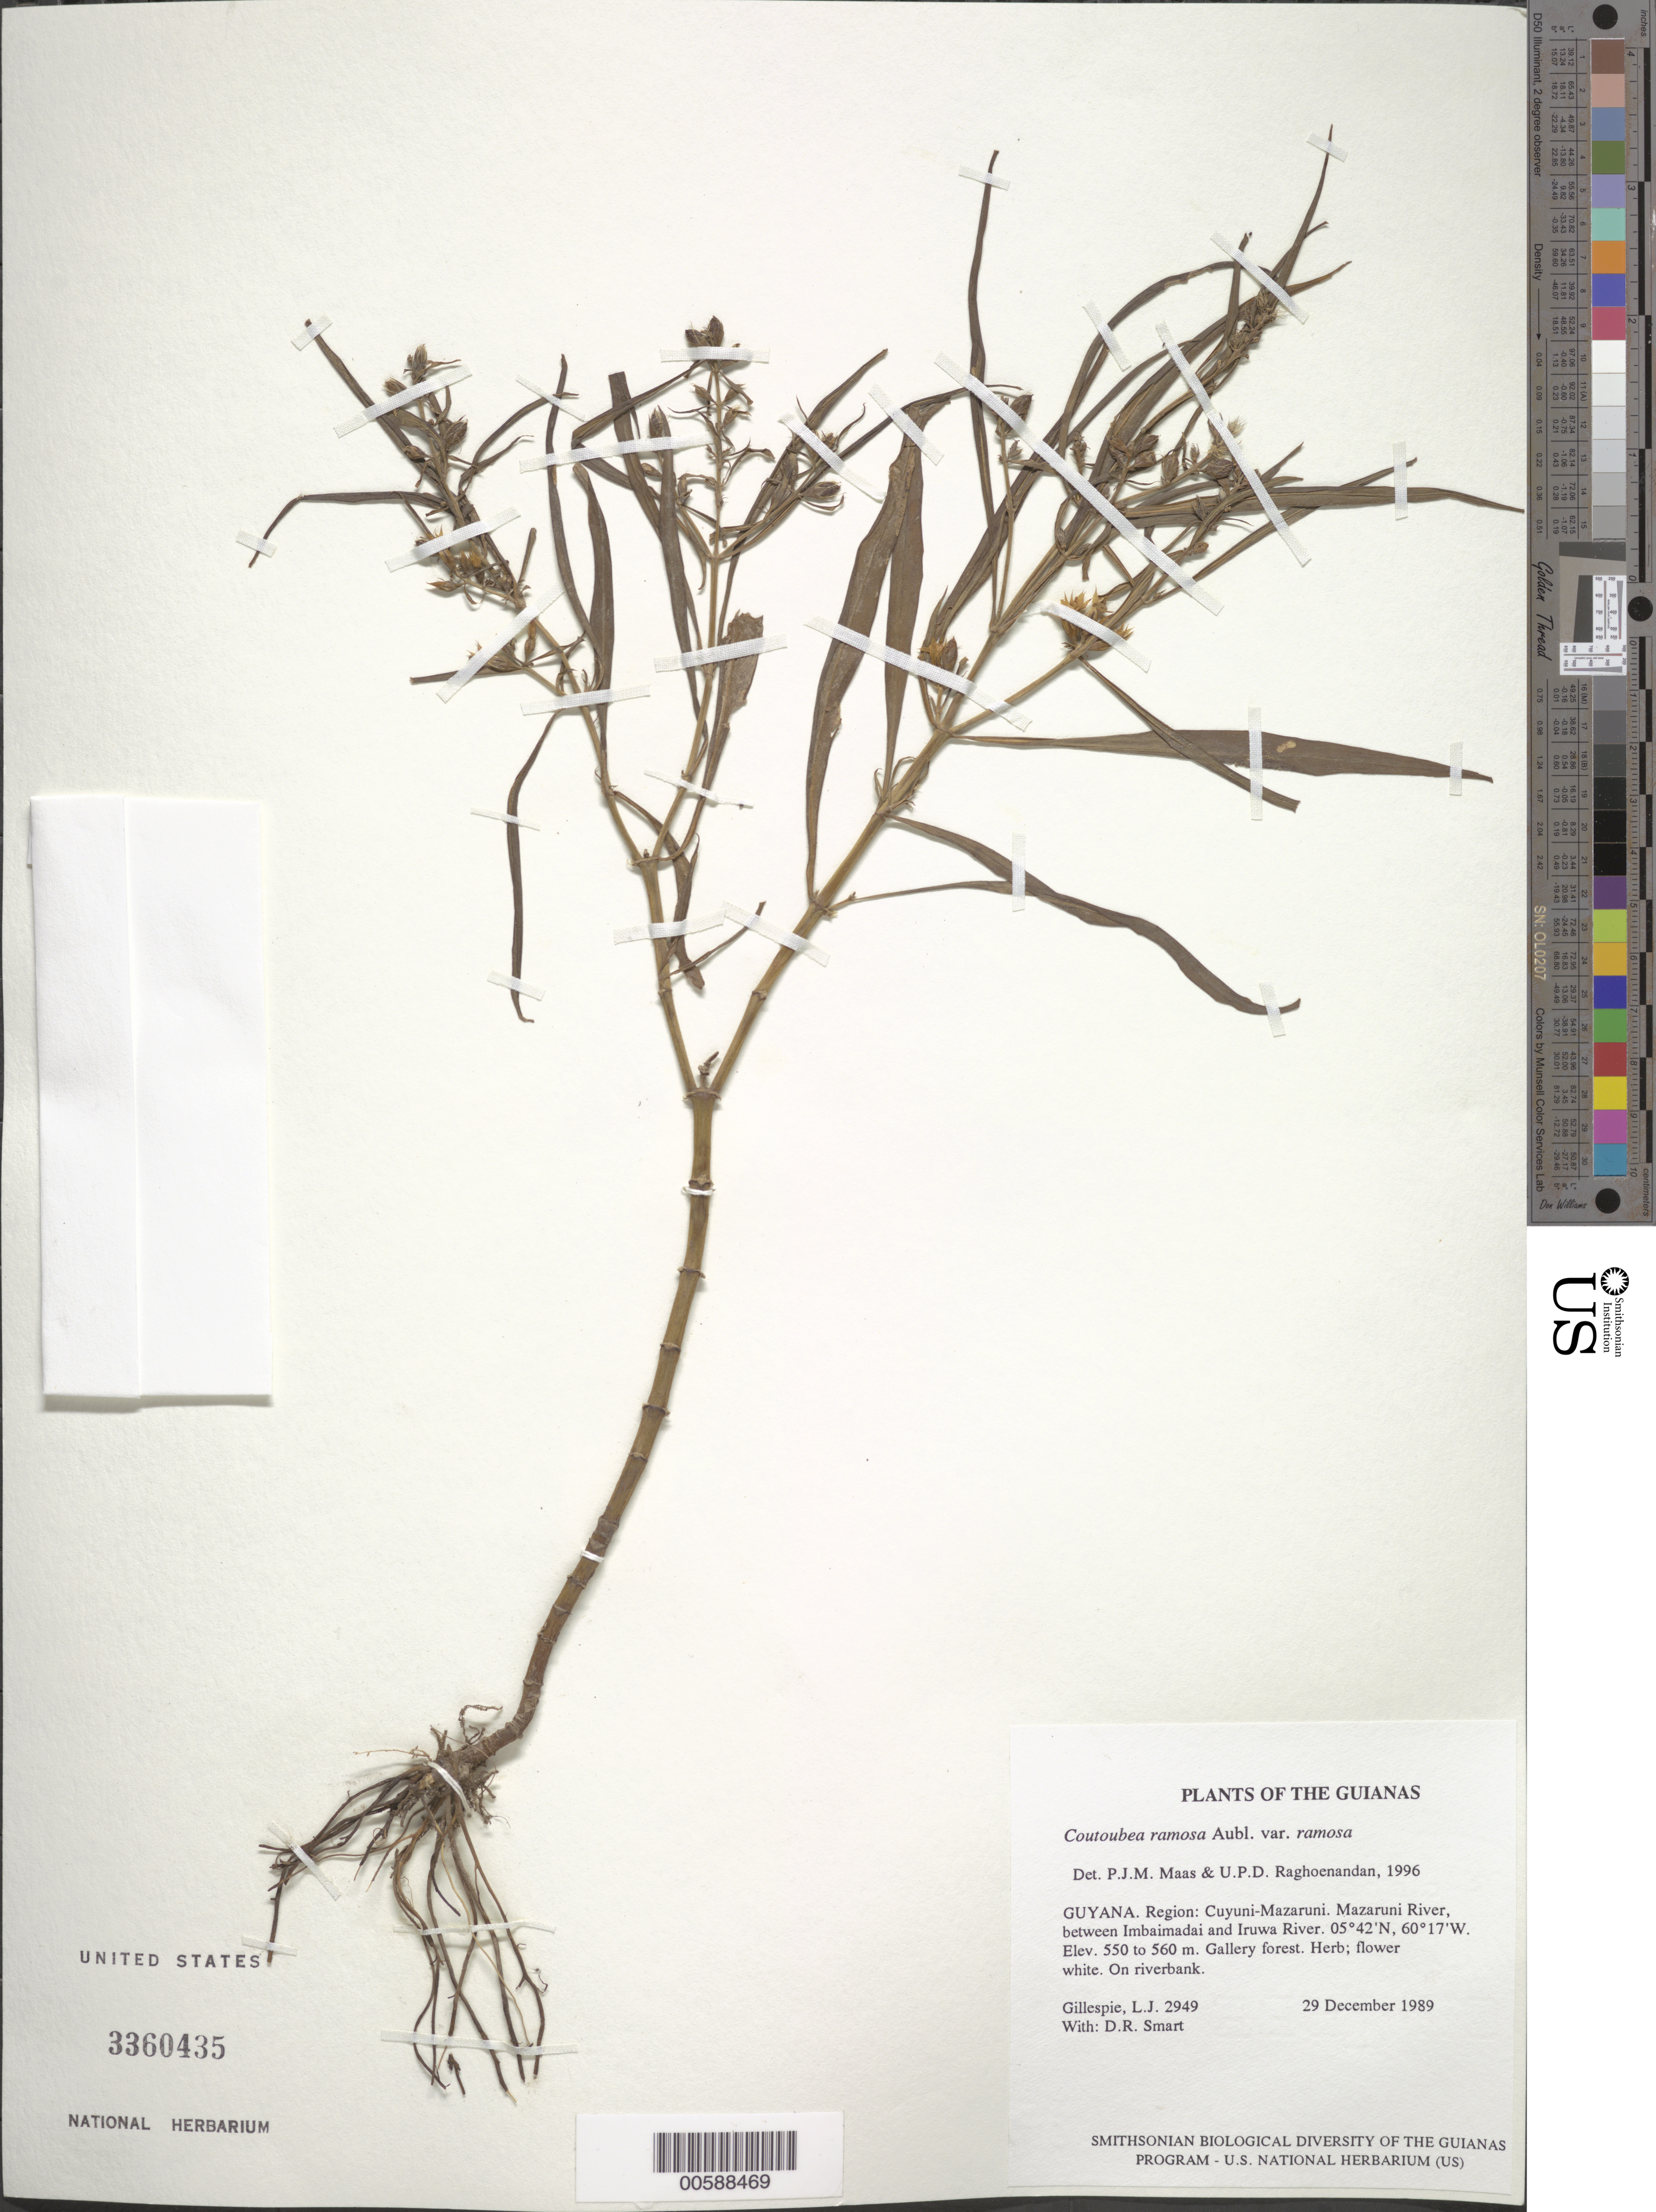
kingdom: Plantae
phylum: Tracheophyta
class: Magnoliopsida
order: Gentianales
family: Gentianaceae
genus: Coutoubea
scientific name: Coutoubea ramosa var. ramosa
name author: Aubl.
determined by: Maas, P. J.; Raghoenandan, U. P.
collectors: L. J. Gillespie & D. R. Smart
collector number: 2949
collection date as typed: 29 December 1989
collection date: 1989-12-29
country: Guyana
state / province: Cuyuni-Mazaruni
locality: Mazaruni River, between Imbaimadai and Iruwa River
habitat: Gallery forest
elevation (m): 550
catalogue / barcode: US 3360435